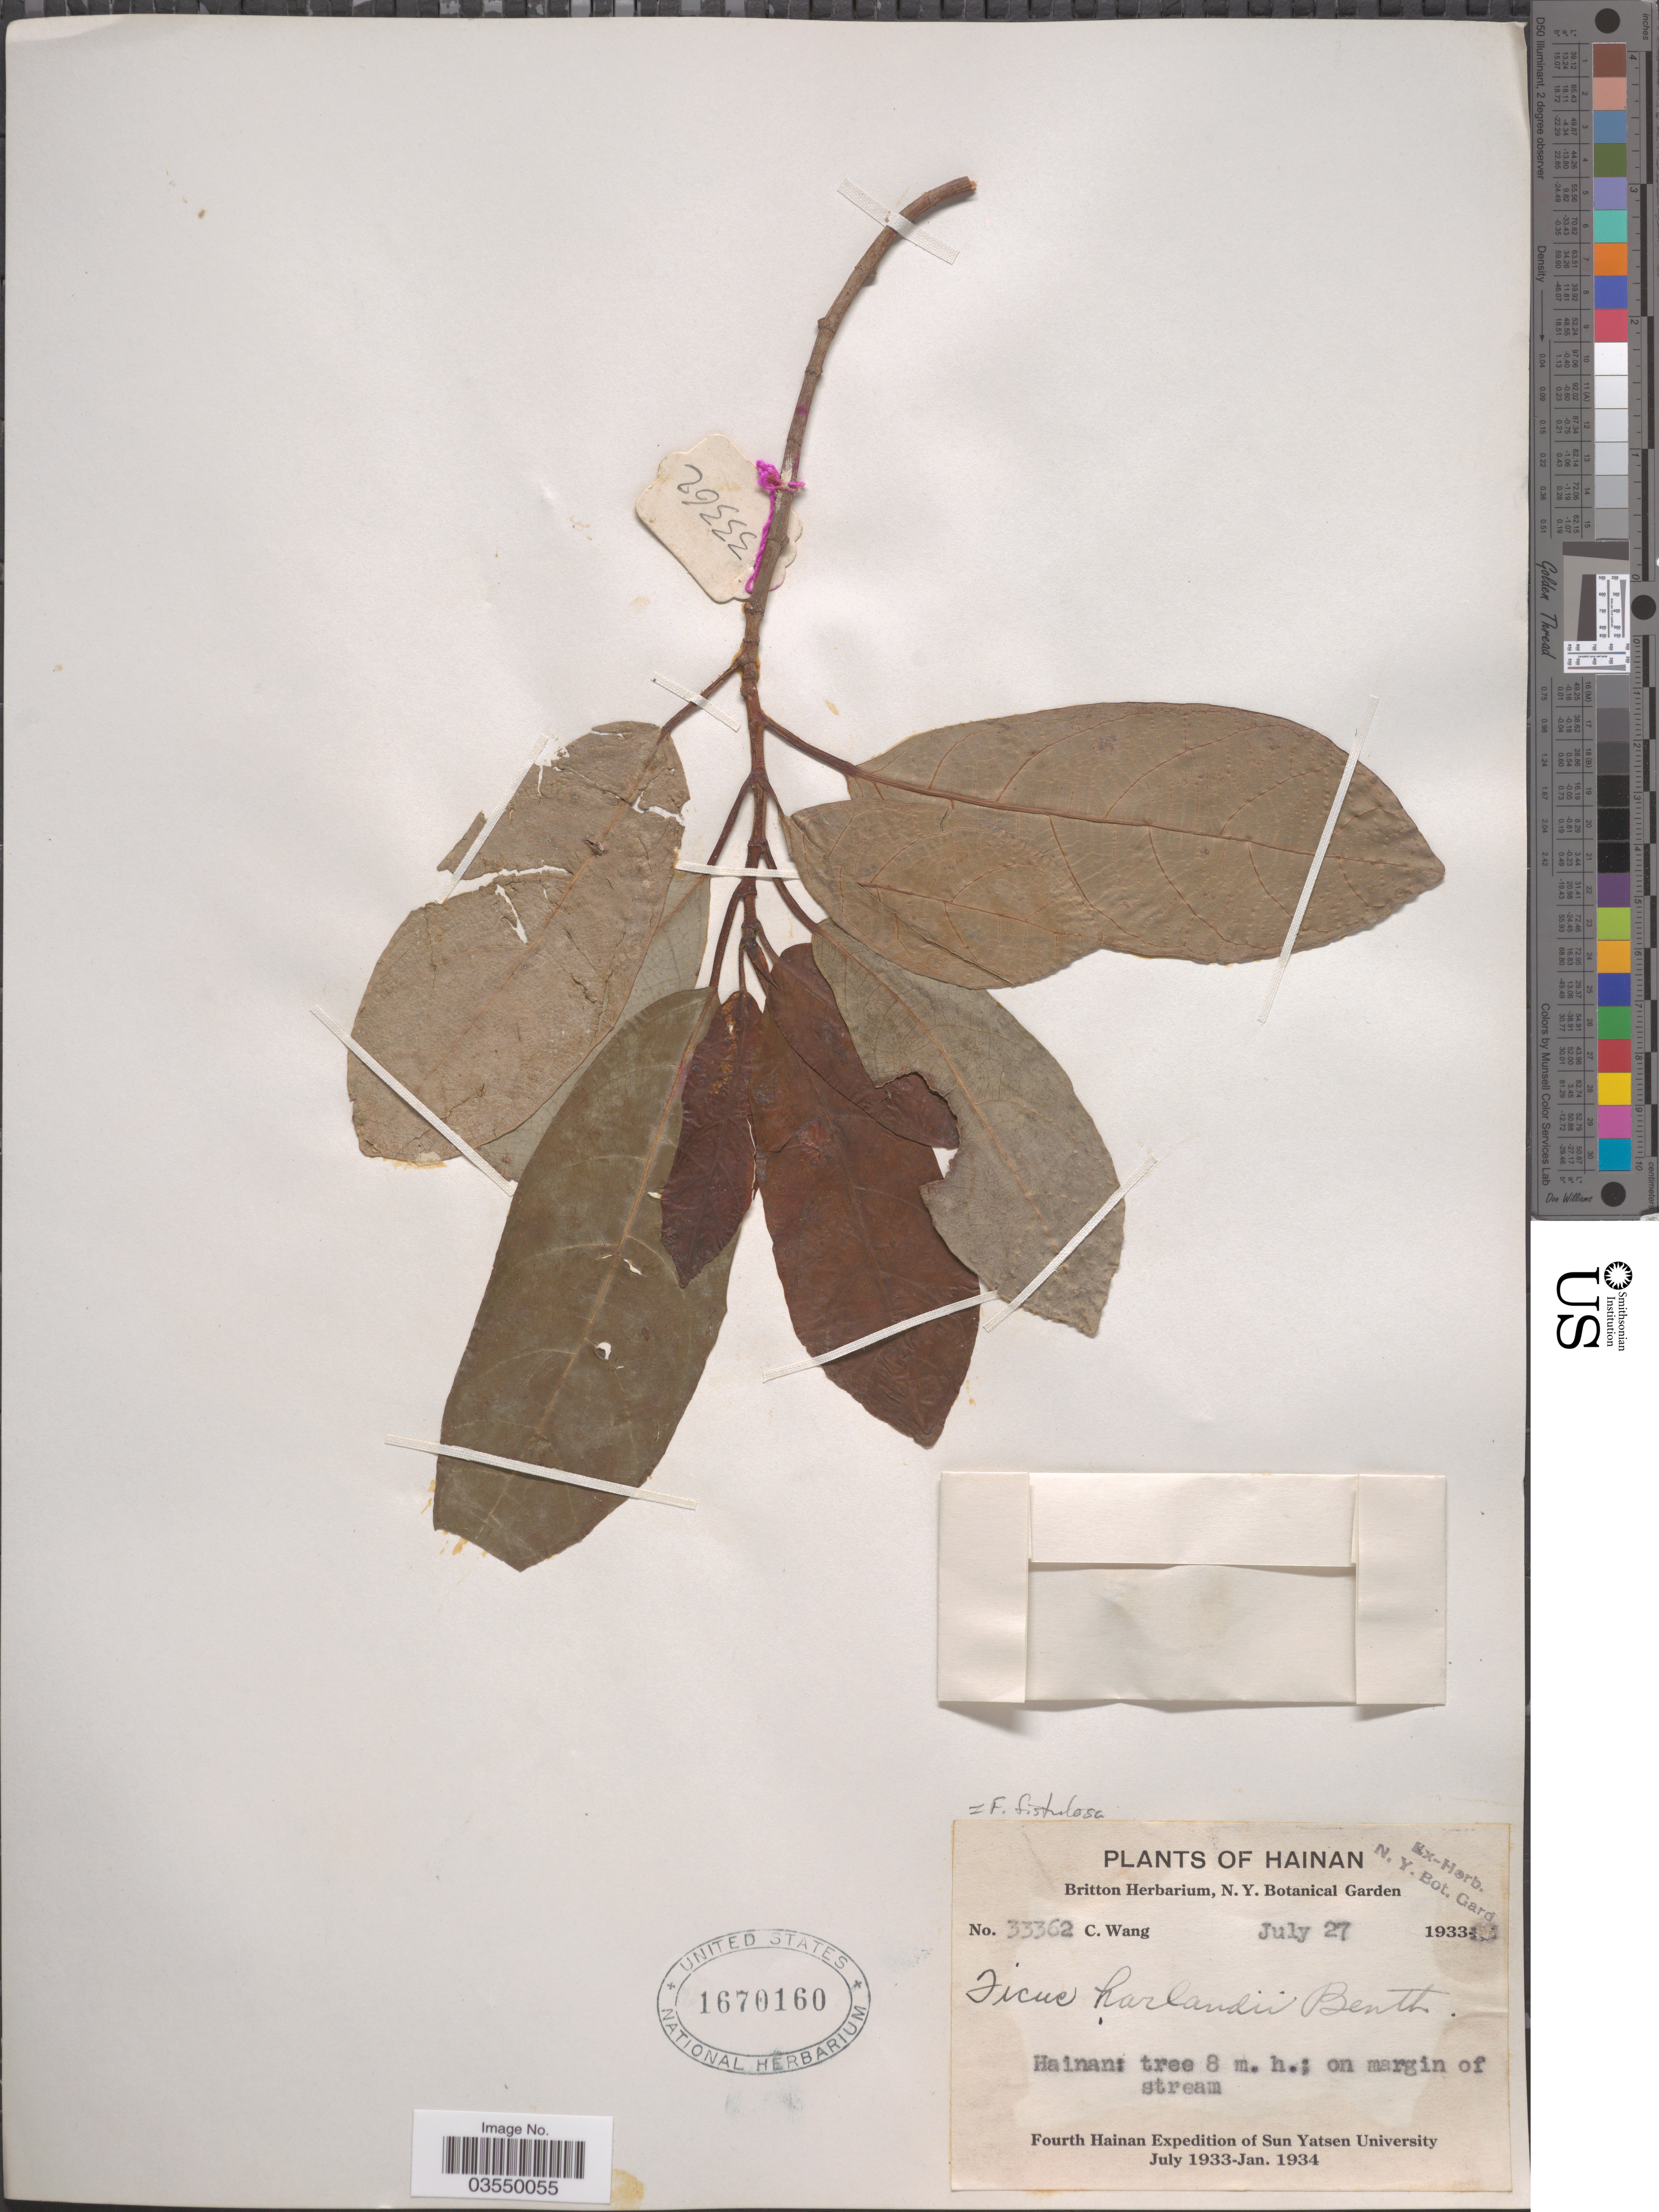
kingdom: Plantae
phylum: Tracheophyta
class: Magnoliopsida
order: Rosales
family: Moraceae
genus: Ficus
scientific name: Ficus fistulosa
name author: Reinw. ex Blume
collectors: C. Wang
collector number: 33362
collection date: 1933-07-27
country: China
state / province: Hainan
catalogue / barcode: US 1670160